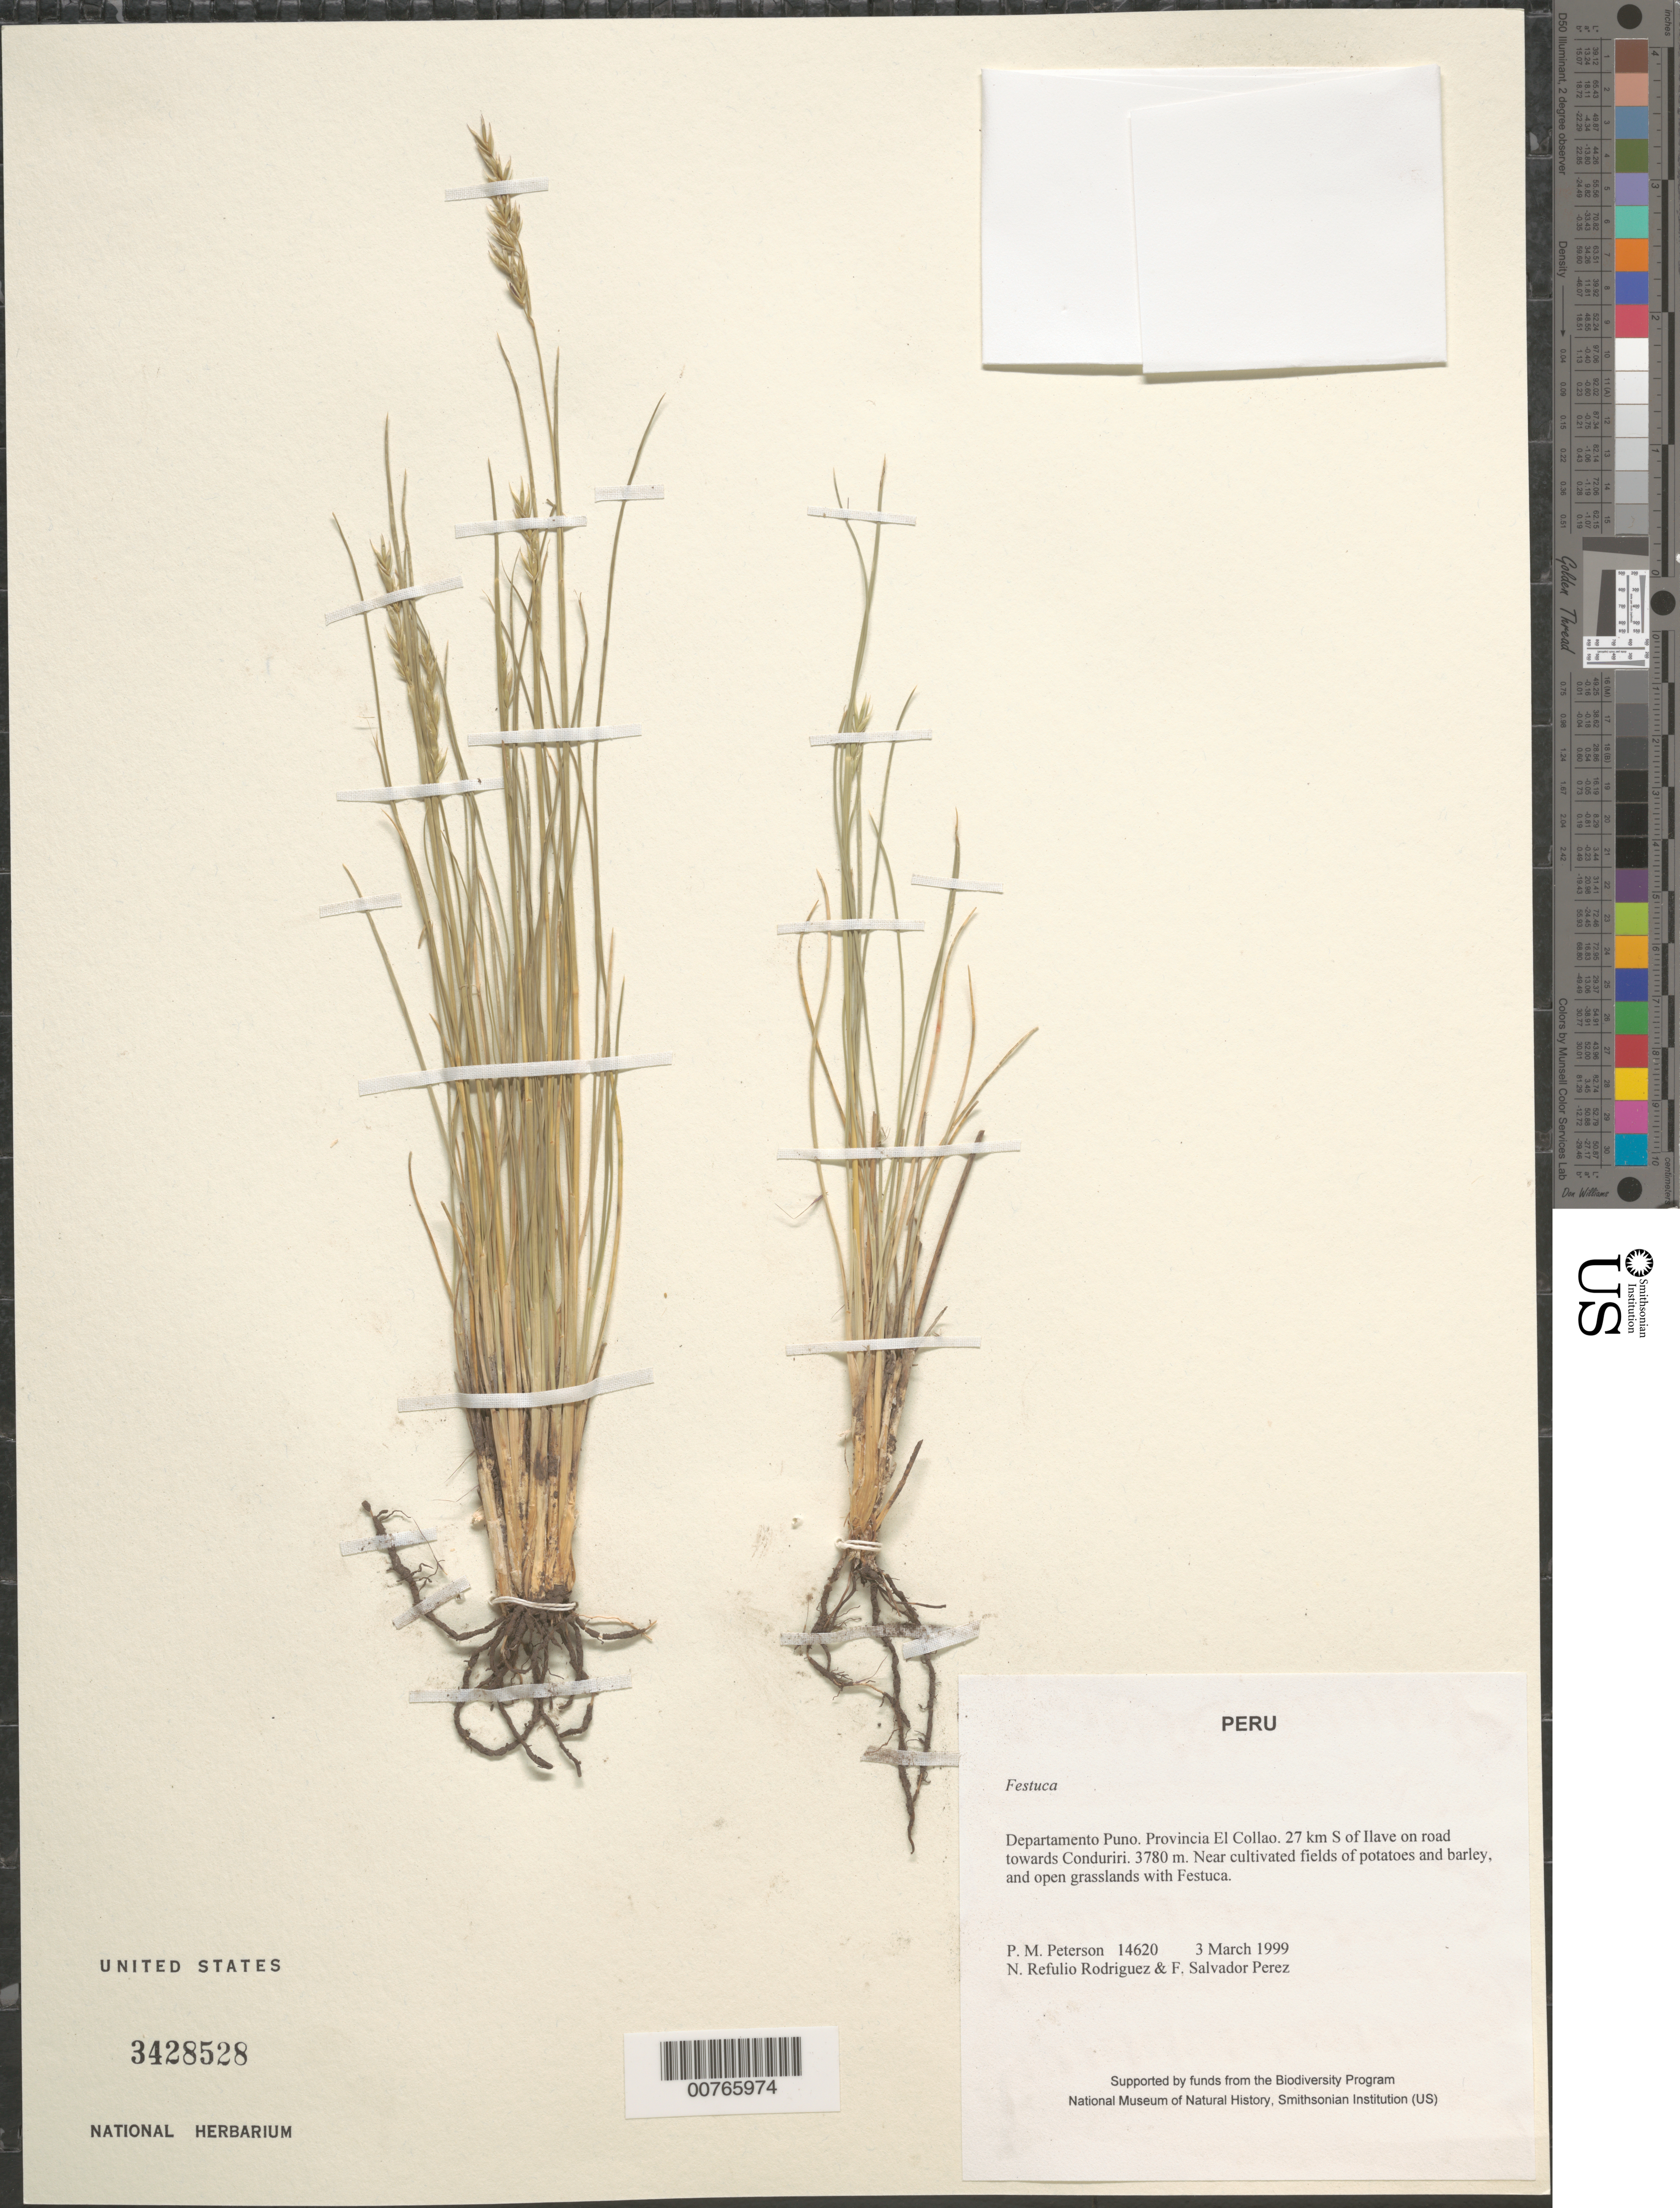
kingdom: Plantae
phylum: Tracheophyta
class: Liliopsida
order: Poales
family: Poaceae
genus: Festuca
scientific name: Festuca sp.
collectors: P. M. Peterson, N. Refulio-Rodríguez & F. Salvador Perez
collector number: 14620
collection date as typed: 03 Mar 1999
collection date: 1999-03-03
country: Peru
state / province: Puno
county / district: El Collao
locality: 27 km S of Ilave on road towards Conduriri.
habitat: Near cultivated fields of potatoes and barley and open grasslands with Festuca.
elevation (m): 3780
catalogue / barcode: US 3428528